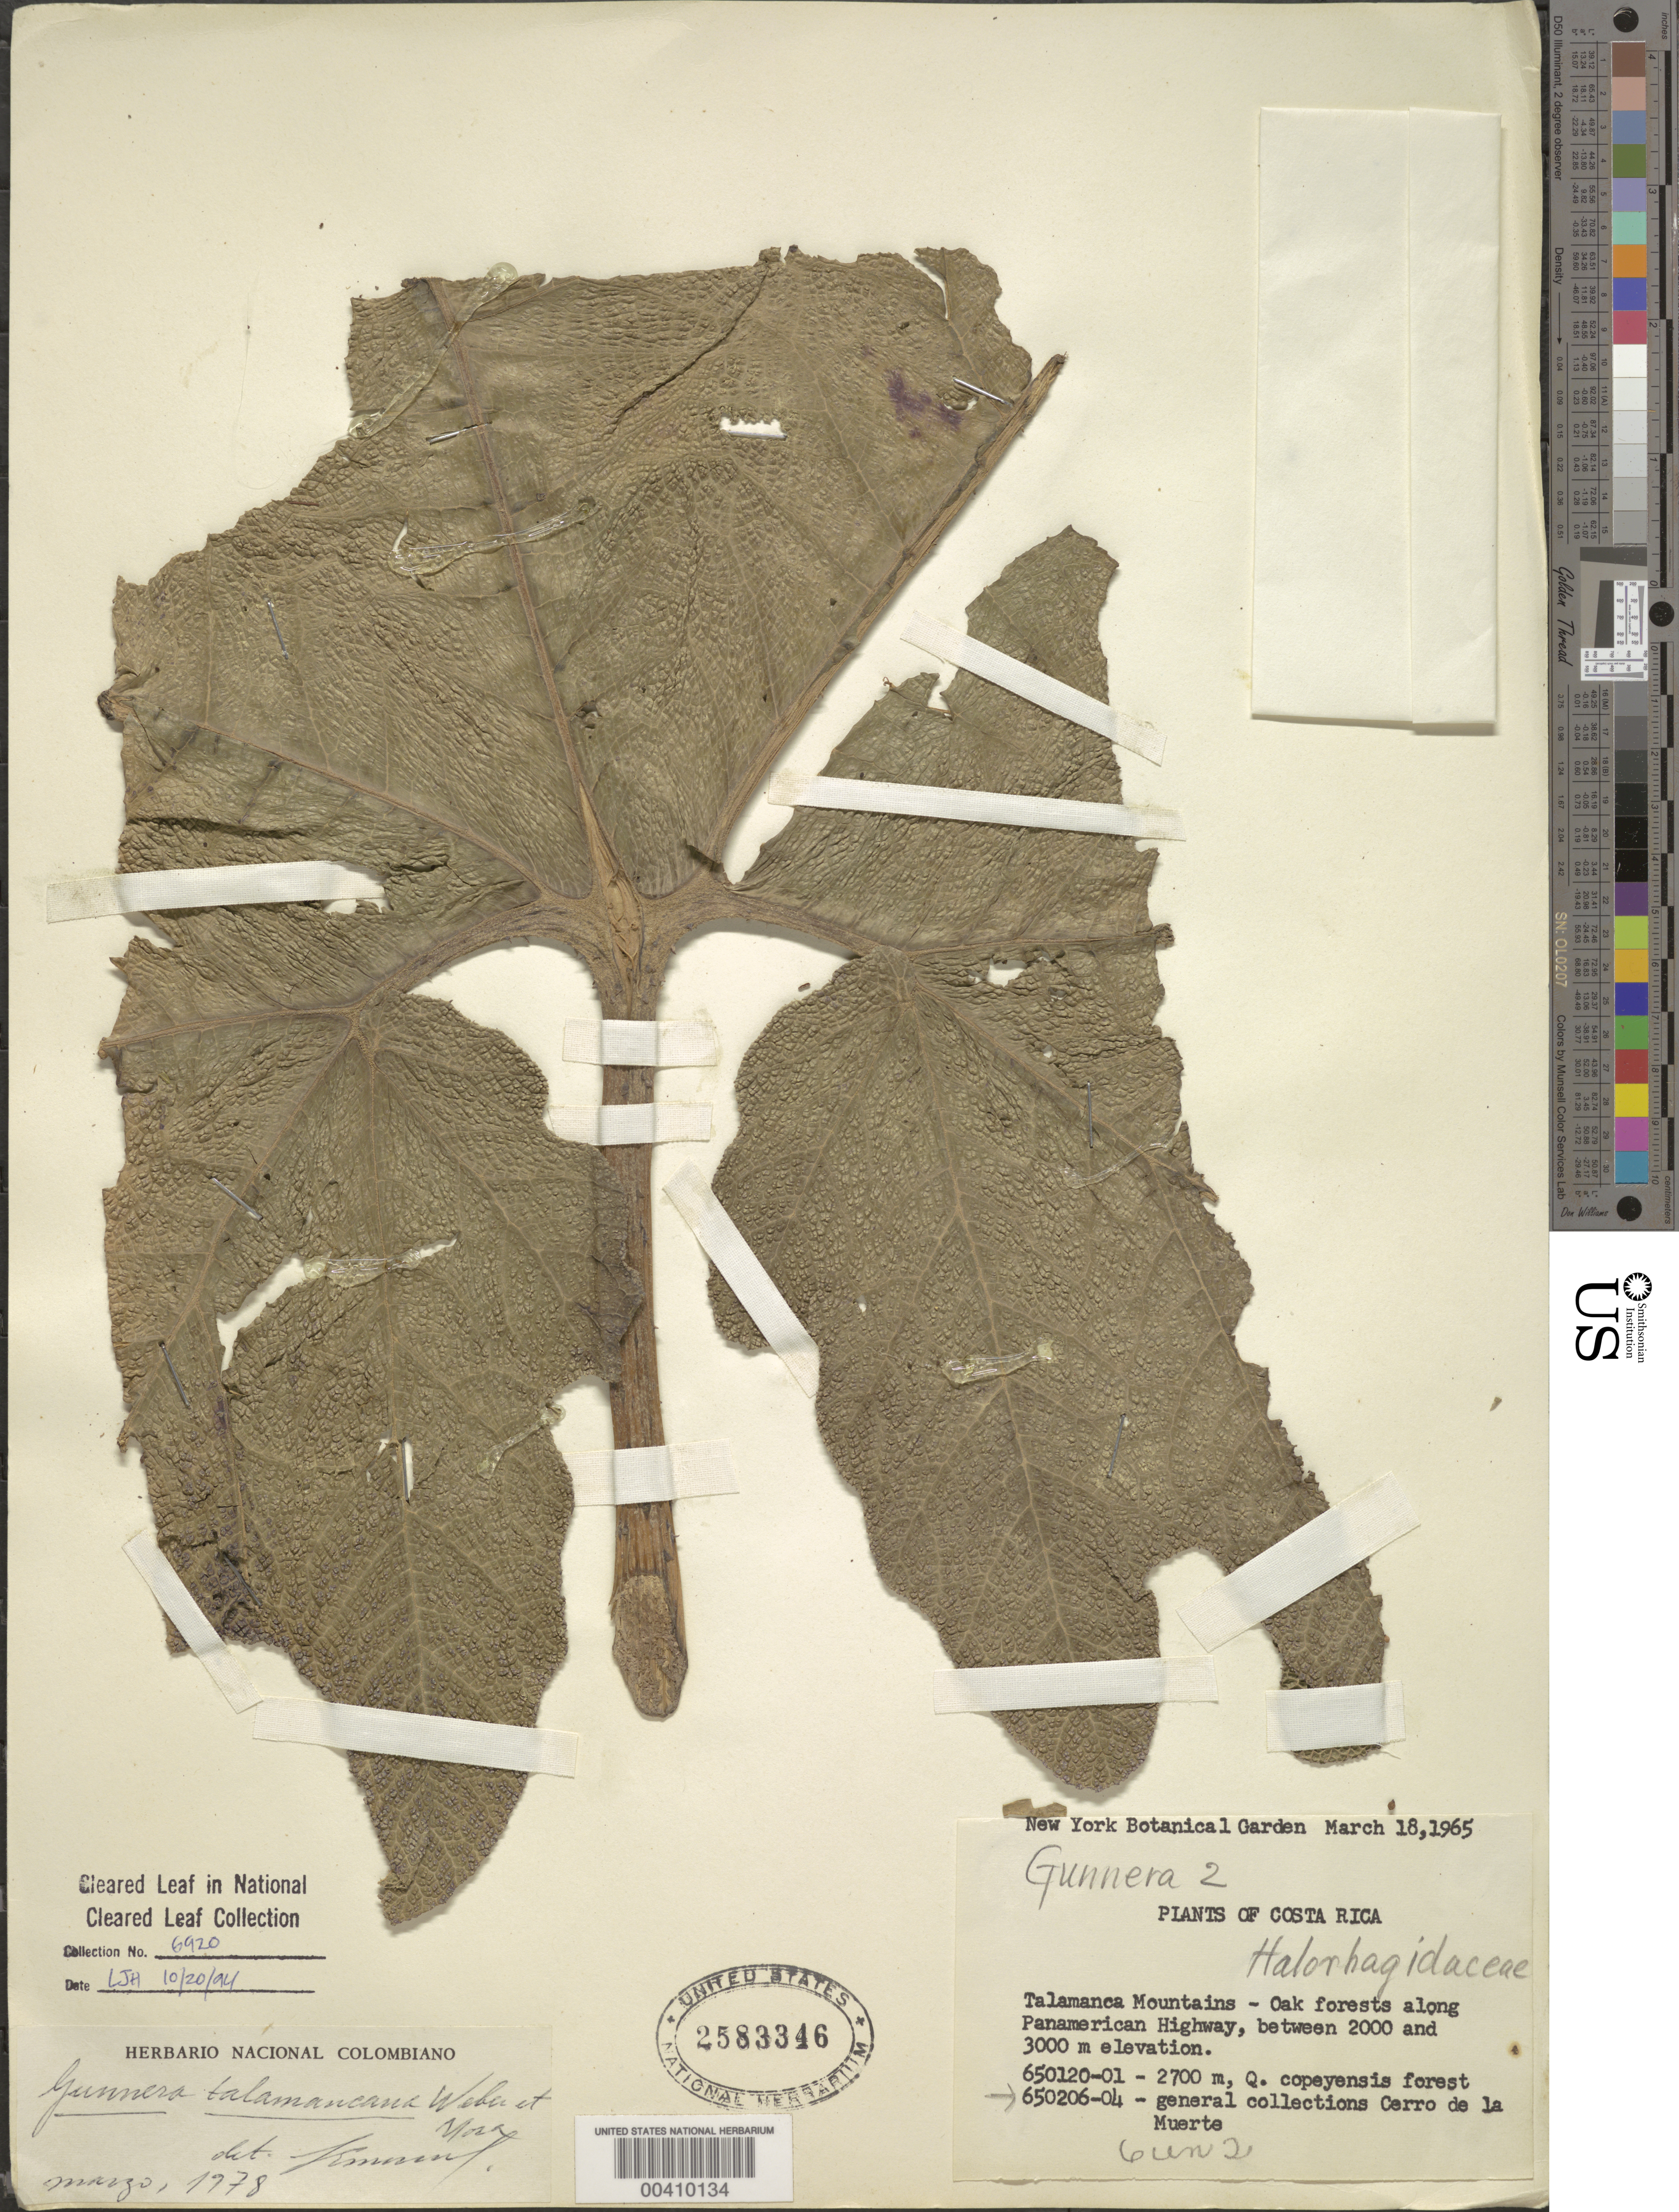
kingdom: Plantae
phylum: Tracheophyta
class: Magnoliopsida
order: Gunnerales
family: Gunneraceae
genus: Gunnera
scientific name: Gunnera talamancana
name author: H. Weber & L.E. Mora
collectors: K. Lems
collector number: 650206-04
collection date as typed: Jan 1965 to -- Feb 1965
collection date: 1965-01/1965-02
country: Costa Rica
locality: Talamanca Mtns., along Panamerican Hwy, Cerro de la Muerte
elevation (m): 2000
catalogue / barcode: US 2583346